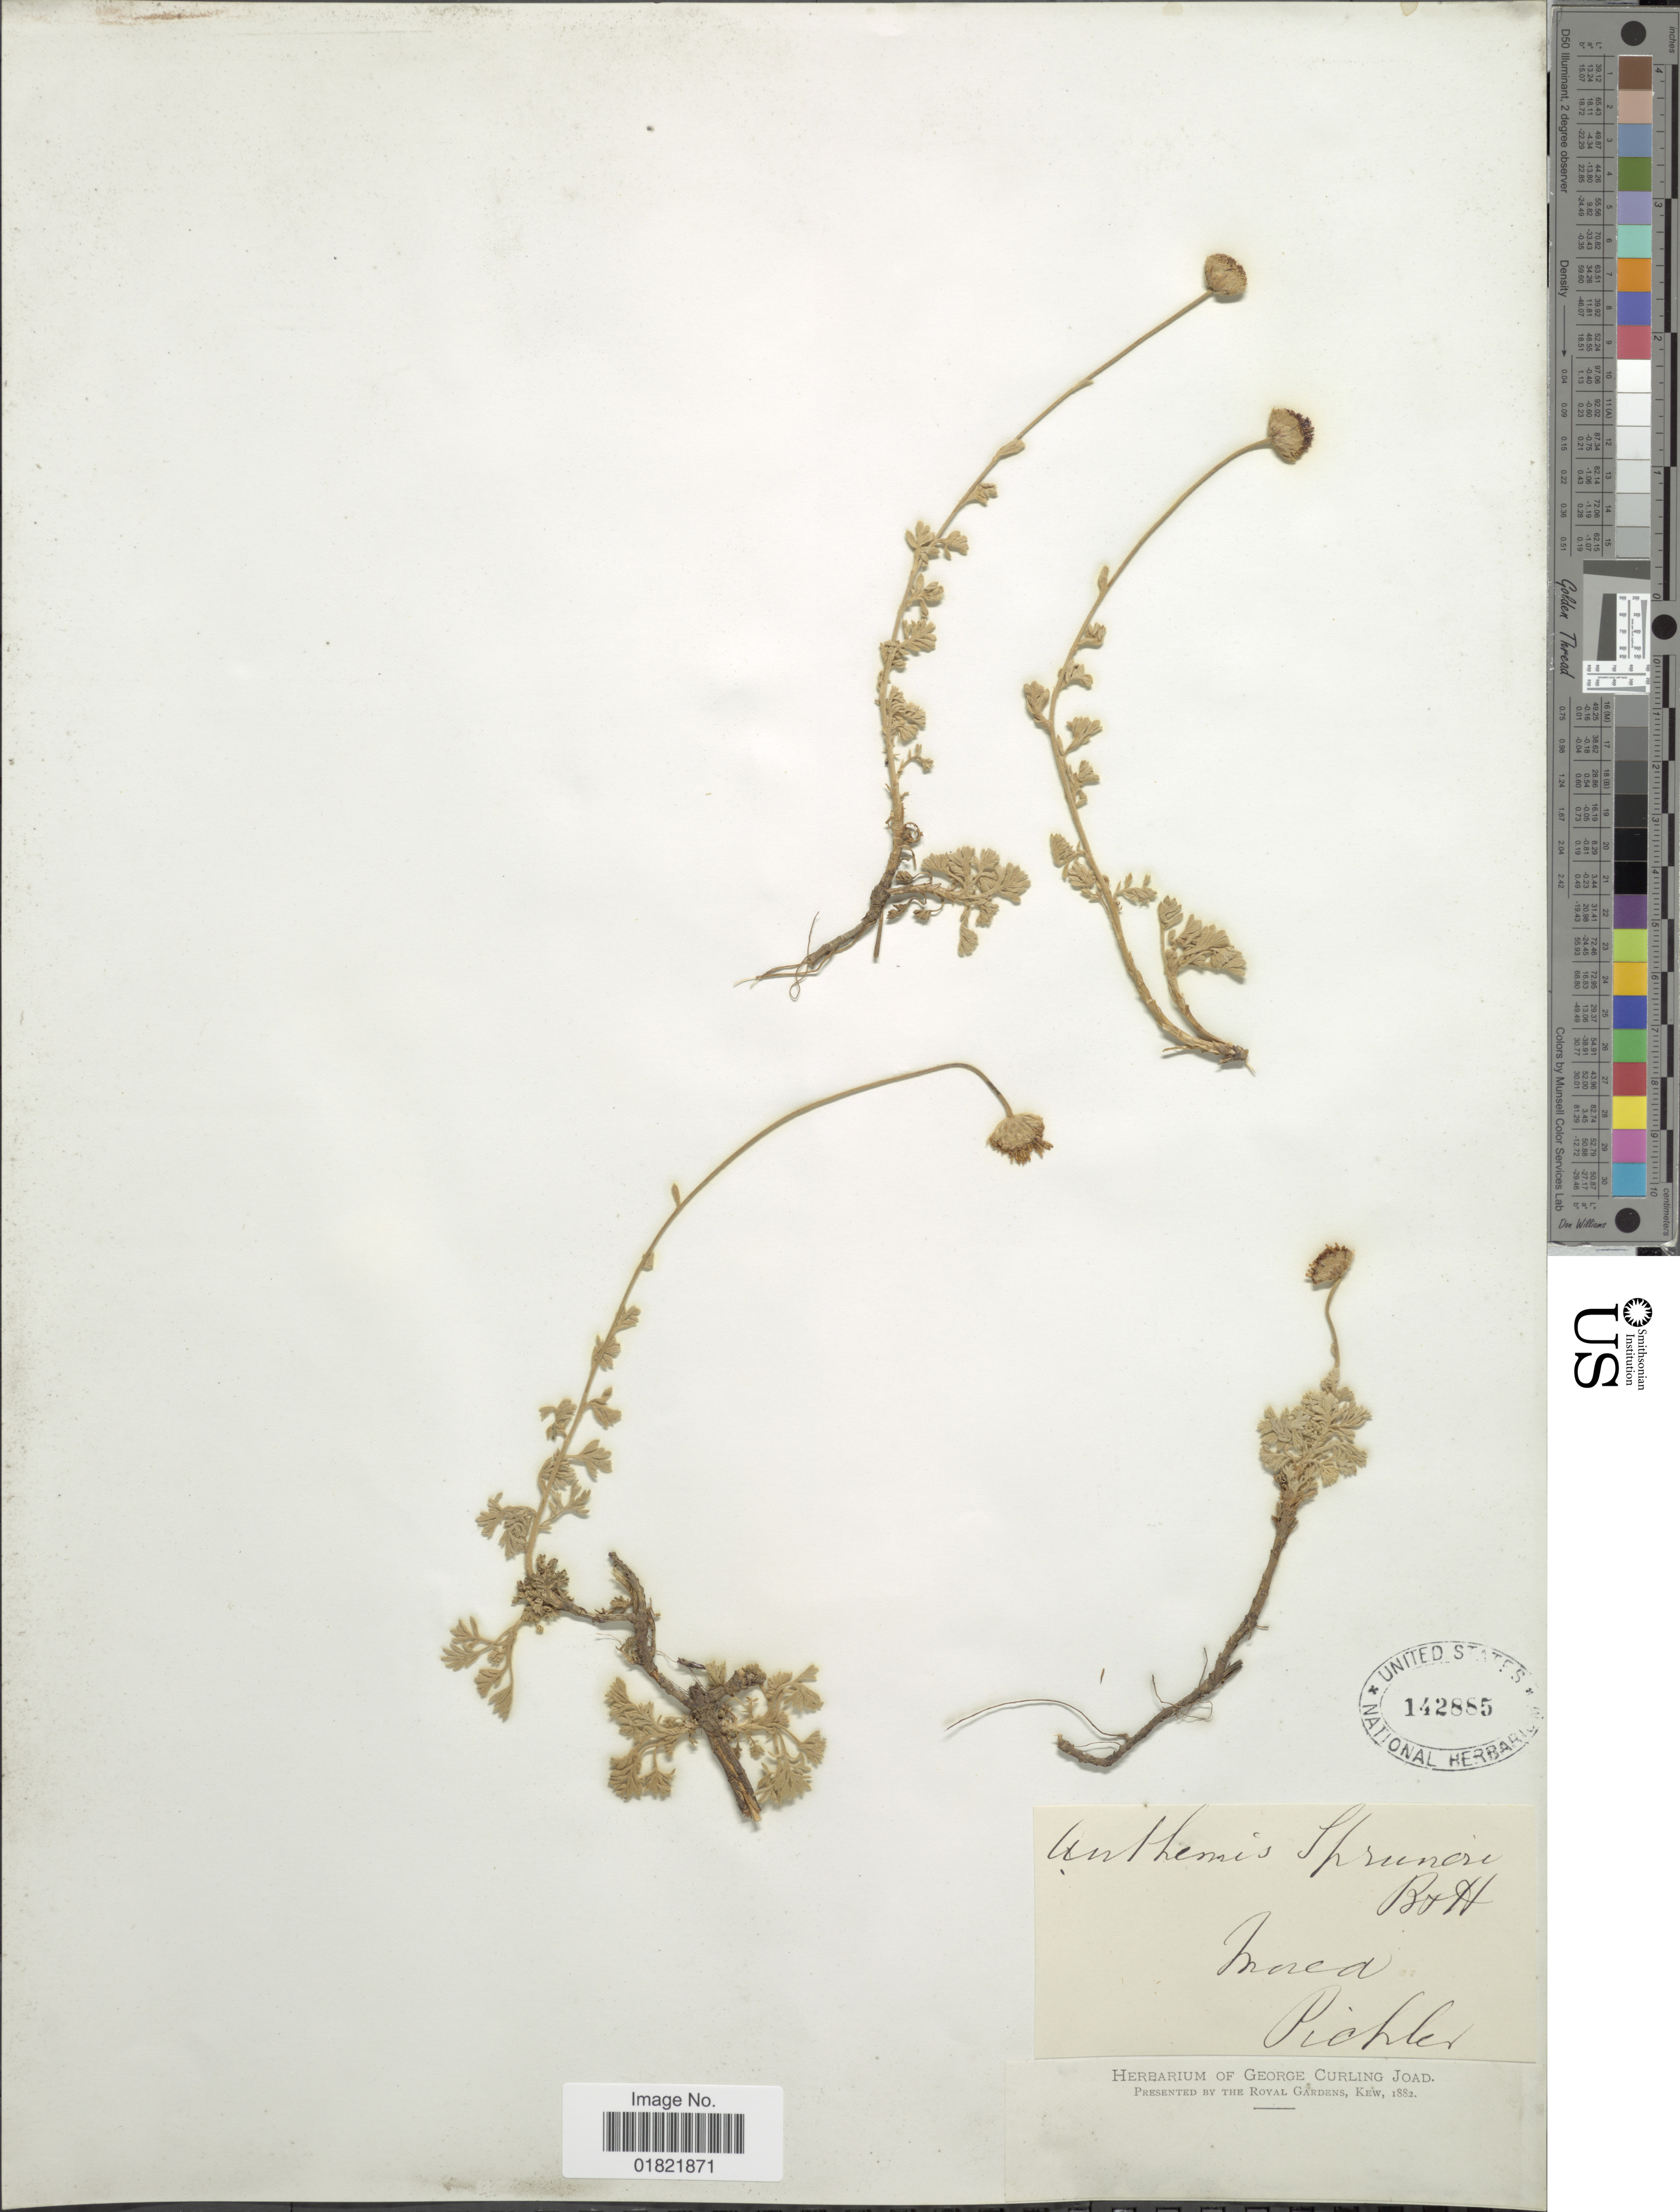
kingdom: Plantae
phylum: Tracheophyta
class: Magnoliopsida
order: Asterales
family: Asteraceae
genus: Anthemis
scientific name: Anthemis spruneri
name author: Boiss. & Heldr.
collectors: -. Pickler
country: Greece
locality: Morea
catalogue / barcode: US 142885